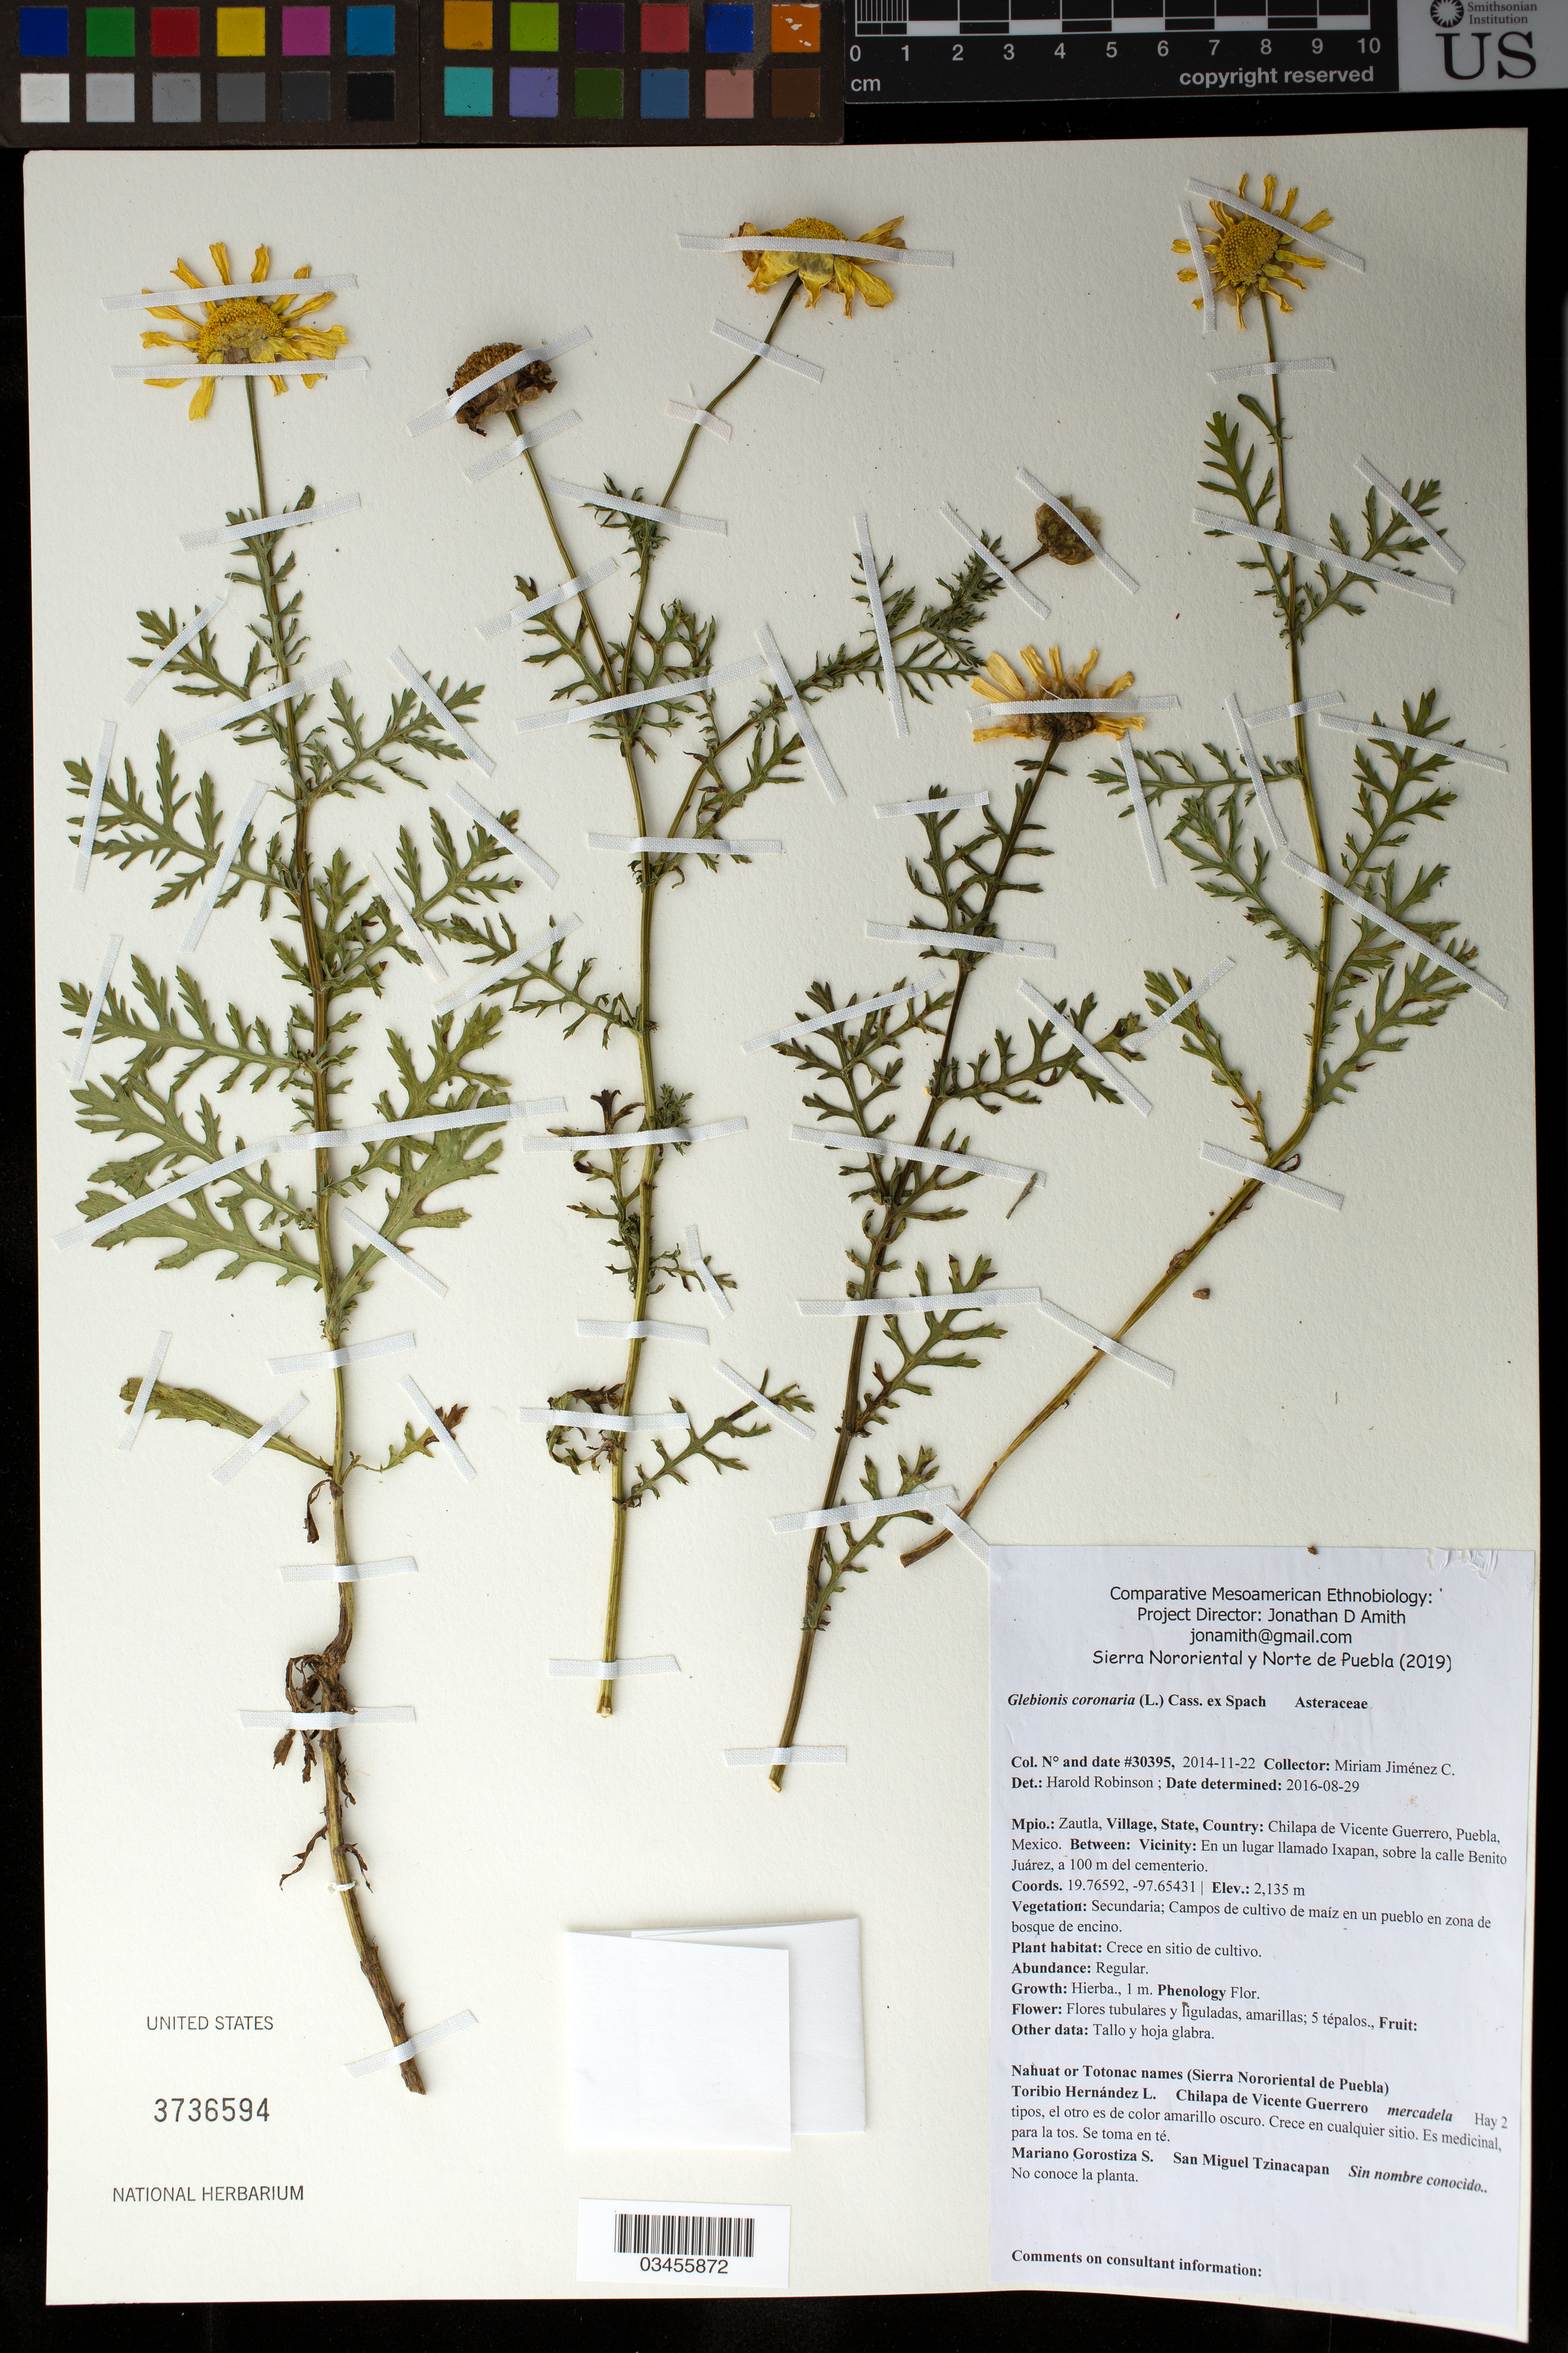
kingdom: Plantae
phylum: Tracheophyta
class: Magnoliopsida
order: Asterales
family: Asteraceae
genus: Glebionis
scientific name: Glebionis coronaria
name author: (L.) Cass. ex Spach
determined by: Robinson, Harold E., (US)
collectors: M. Jiménez Chimil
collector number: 30395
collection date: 2014-11-22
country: México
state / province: Puebla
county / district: Zautla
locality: PUEBLO: Chilapa de Vicente Guerrero; LOCALIDAD EXACTA: En Ixapan, sobre la calle Benito Juárez, a 100 m del cementerio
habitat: Campos de cultivo de maíz en un pueblo en zona de bosque de encino; en sitio de cultivo.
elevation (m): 2135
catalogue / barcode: US 3736594